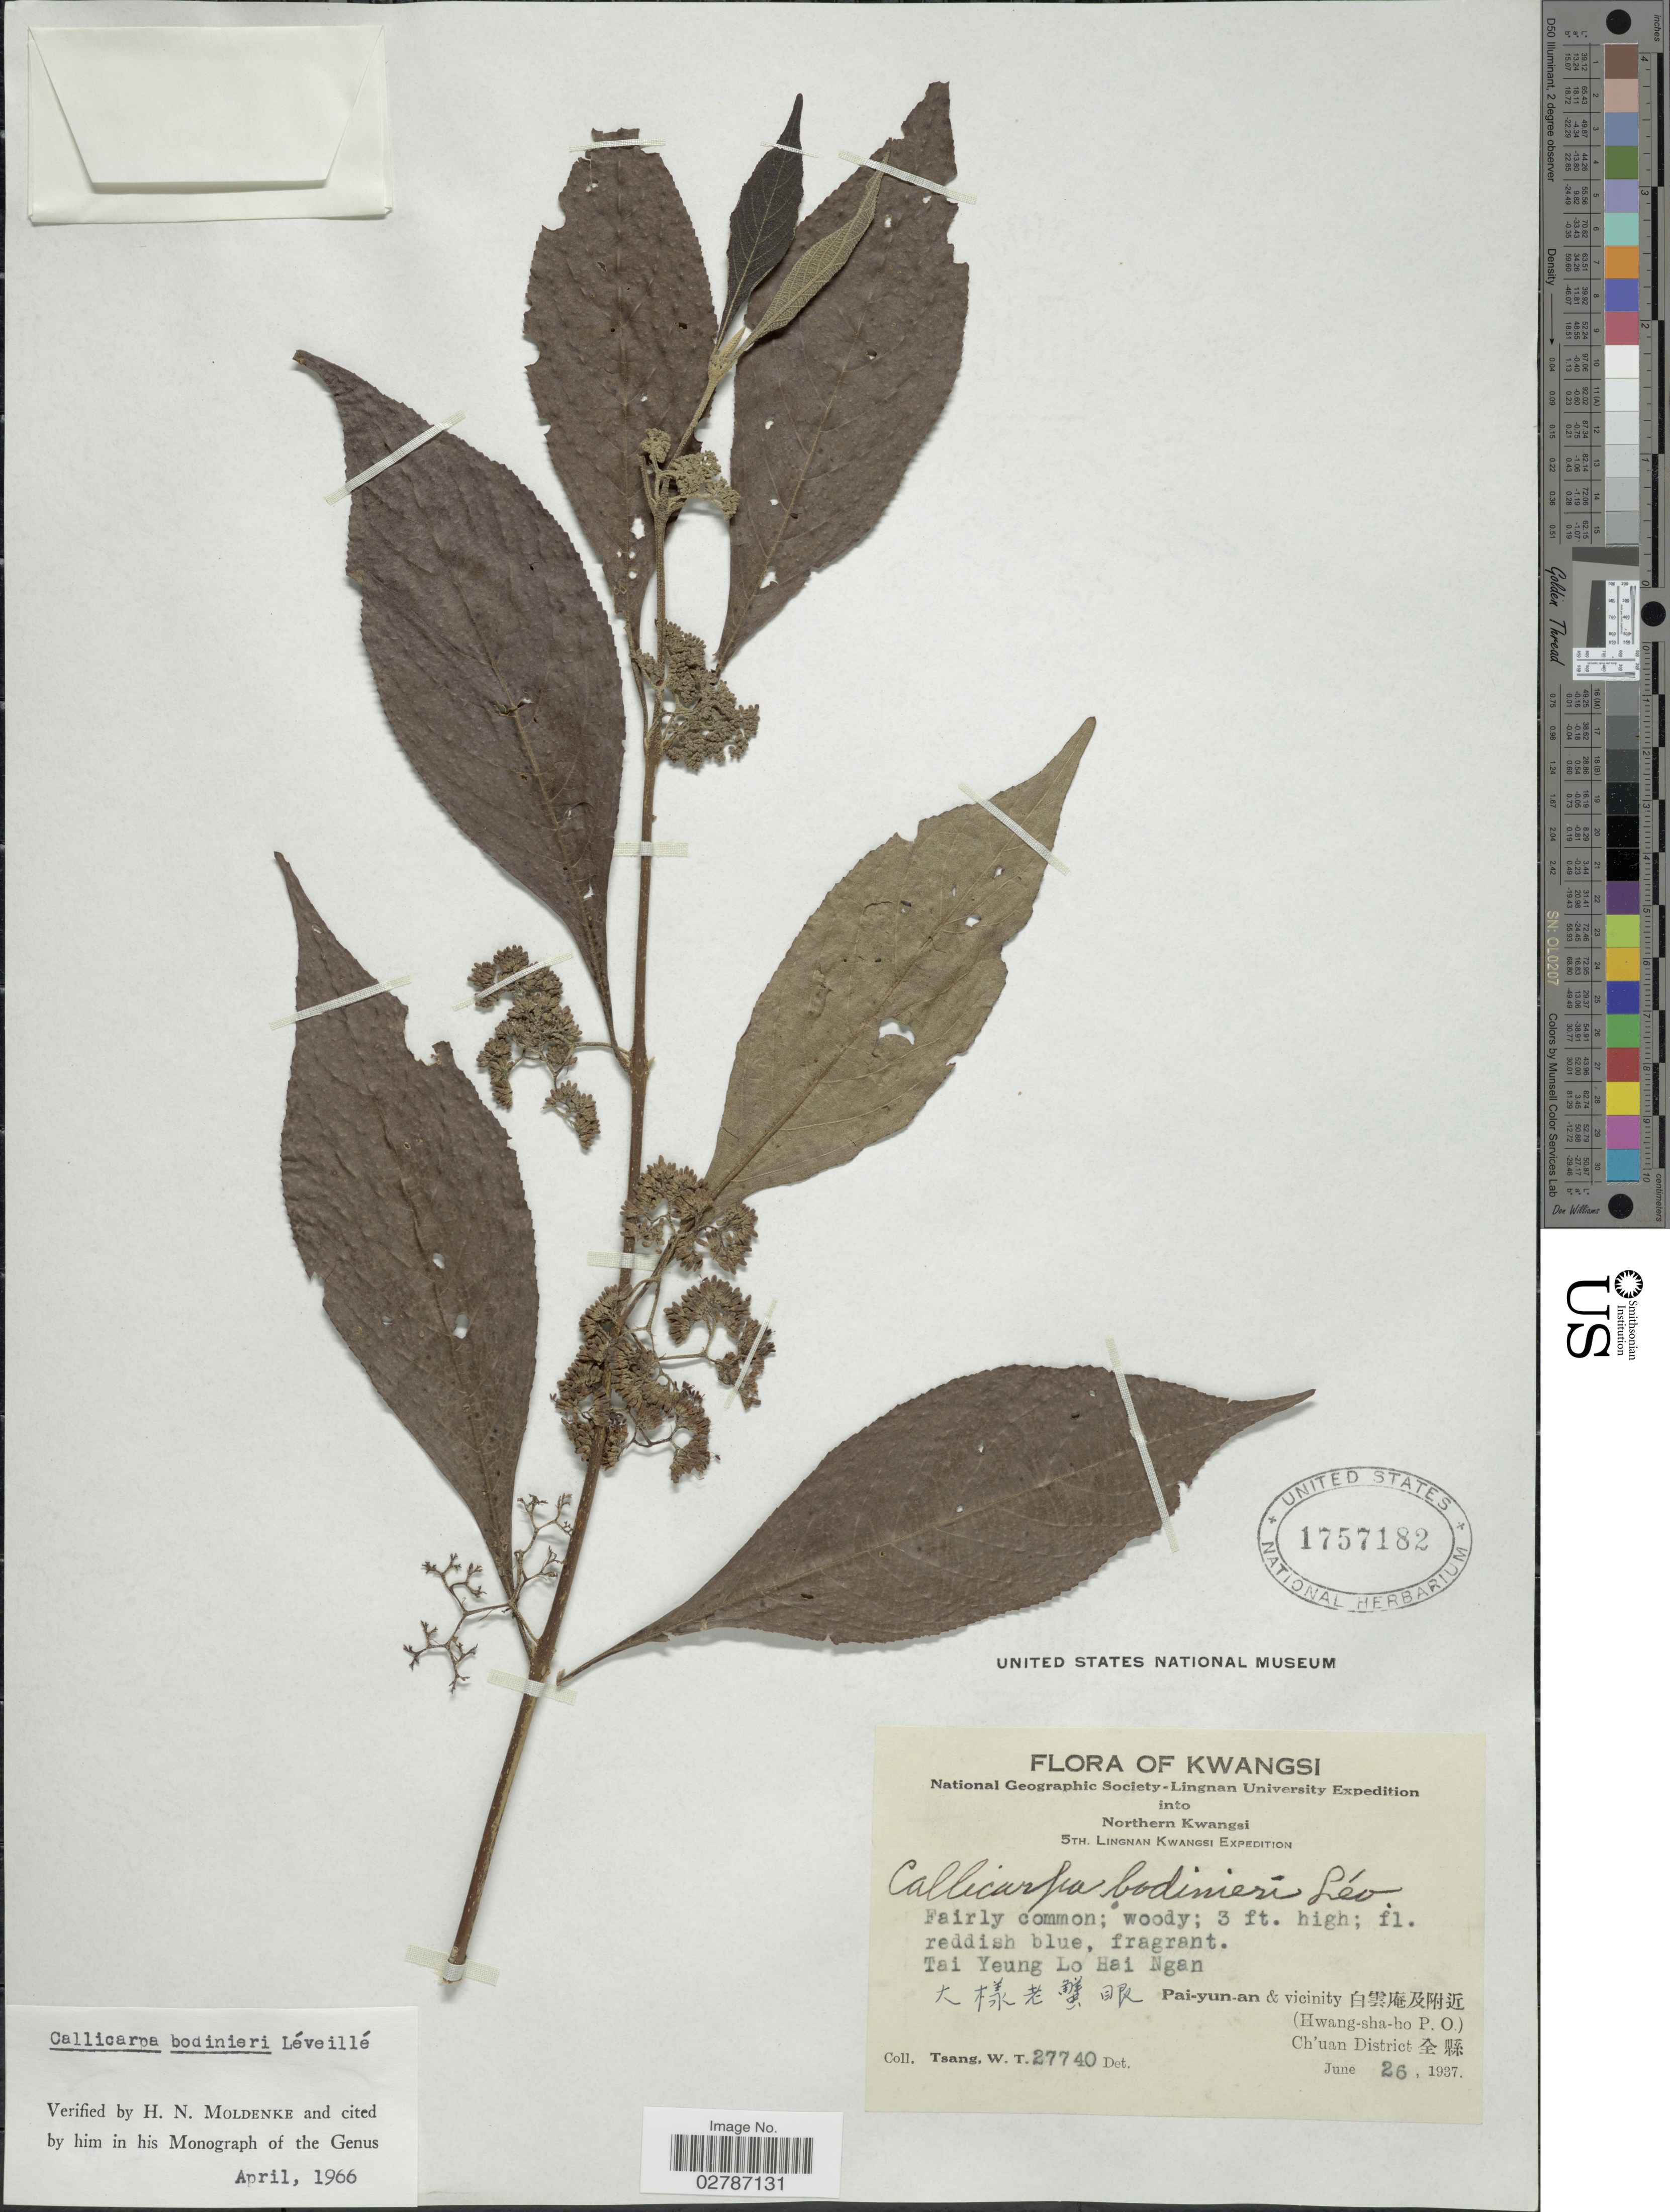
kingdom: Plantae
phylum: Tracheophyta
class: Magnoliopsida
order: Lamiales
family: Lamiaceae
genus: Callicarpa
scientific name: Callicarpa bodinieri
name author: H. Lév.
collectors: W. T. Tsang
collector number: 27740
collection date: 1937-06-26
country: China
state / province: Guangxi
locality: Kwangsi. Northern Kwangsi. Tai Yeung Lo Hai Ngan. Pai-yun-an & vicinity (Hwang-sha-ho P.O.) Ch'uan District.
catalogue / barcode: US 1757182